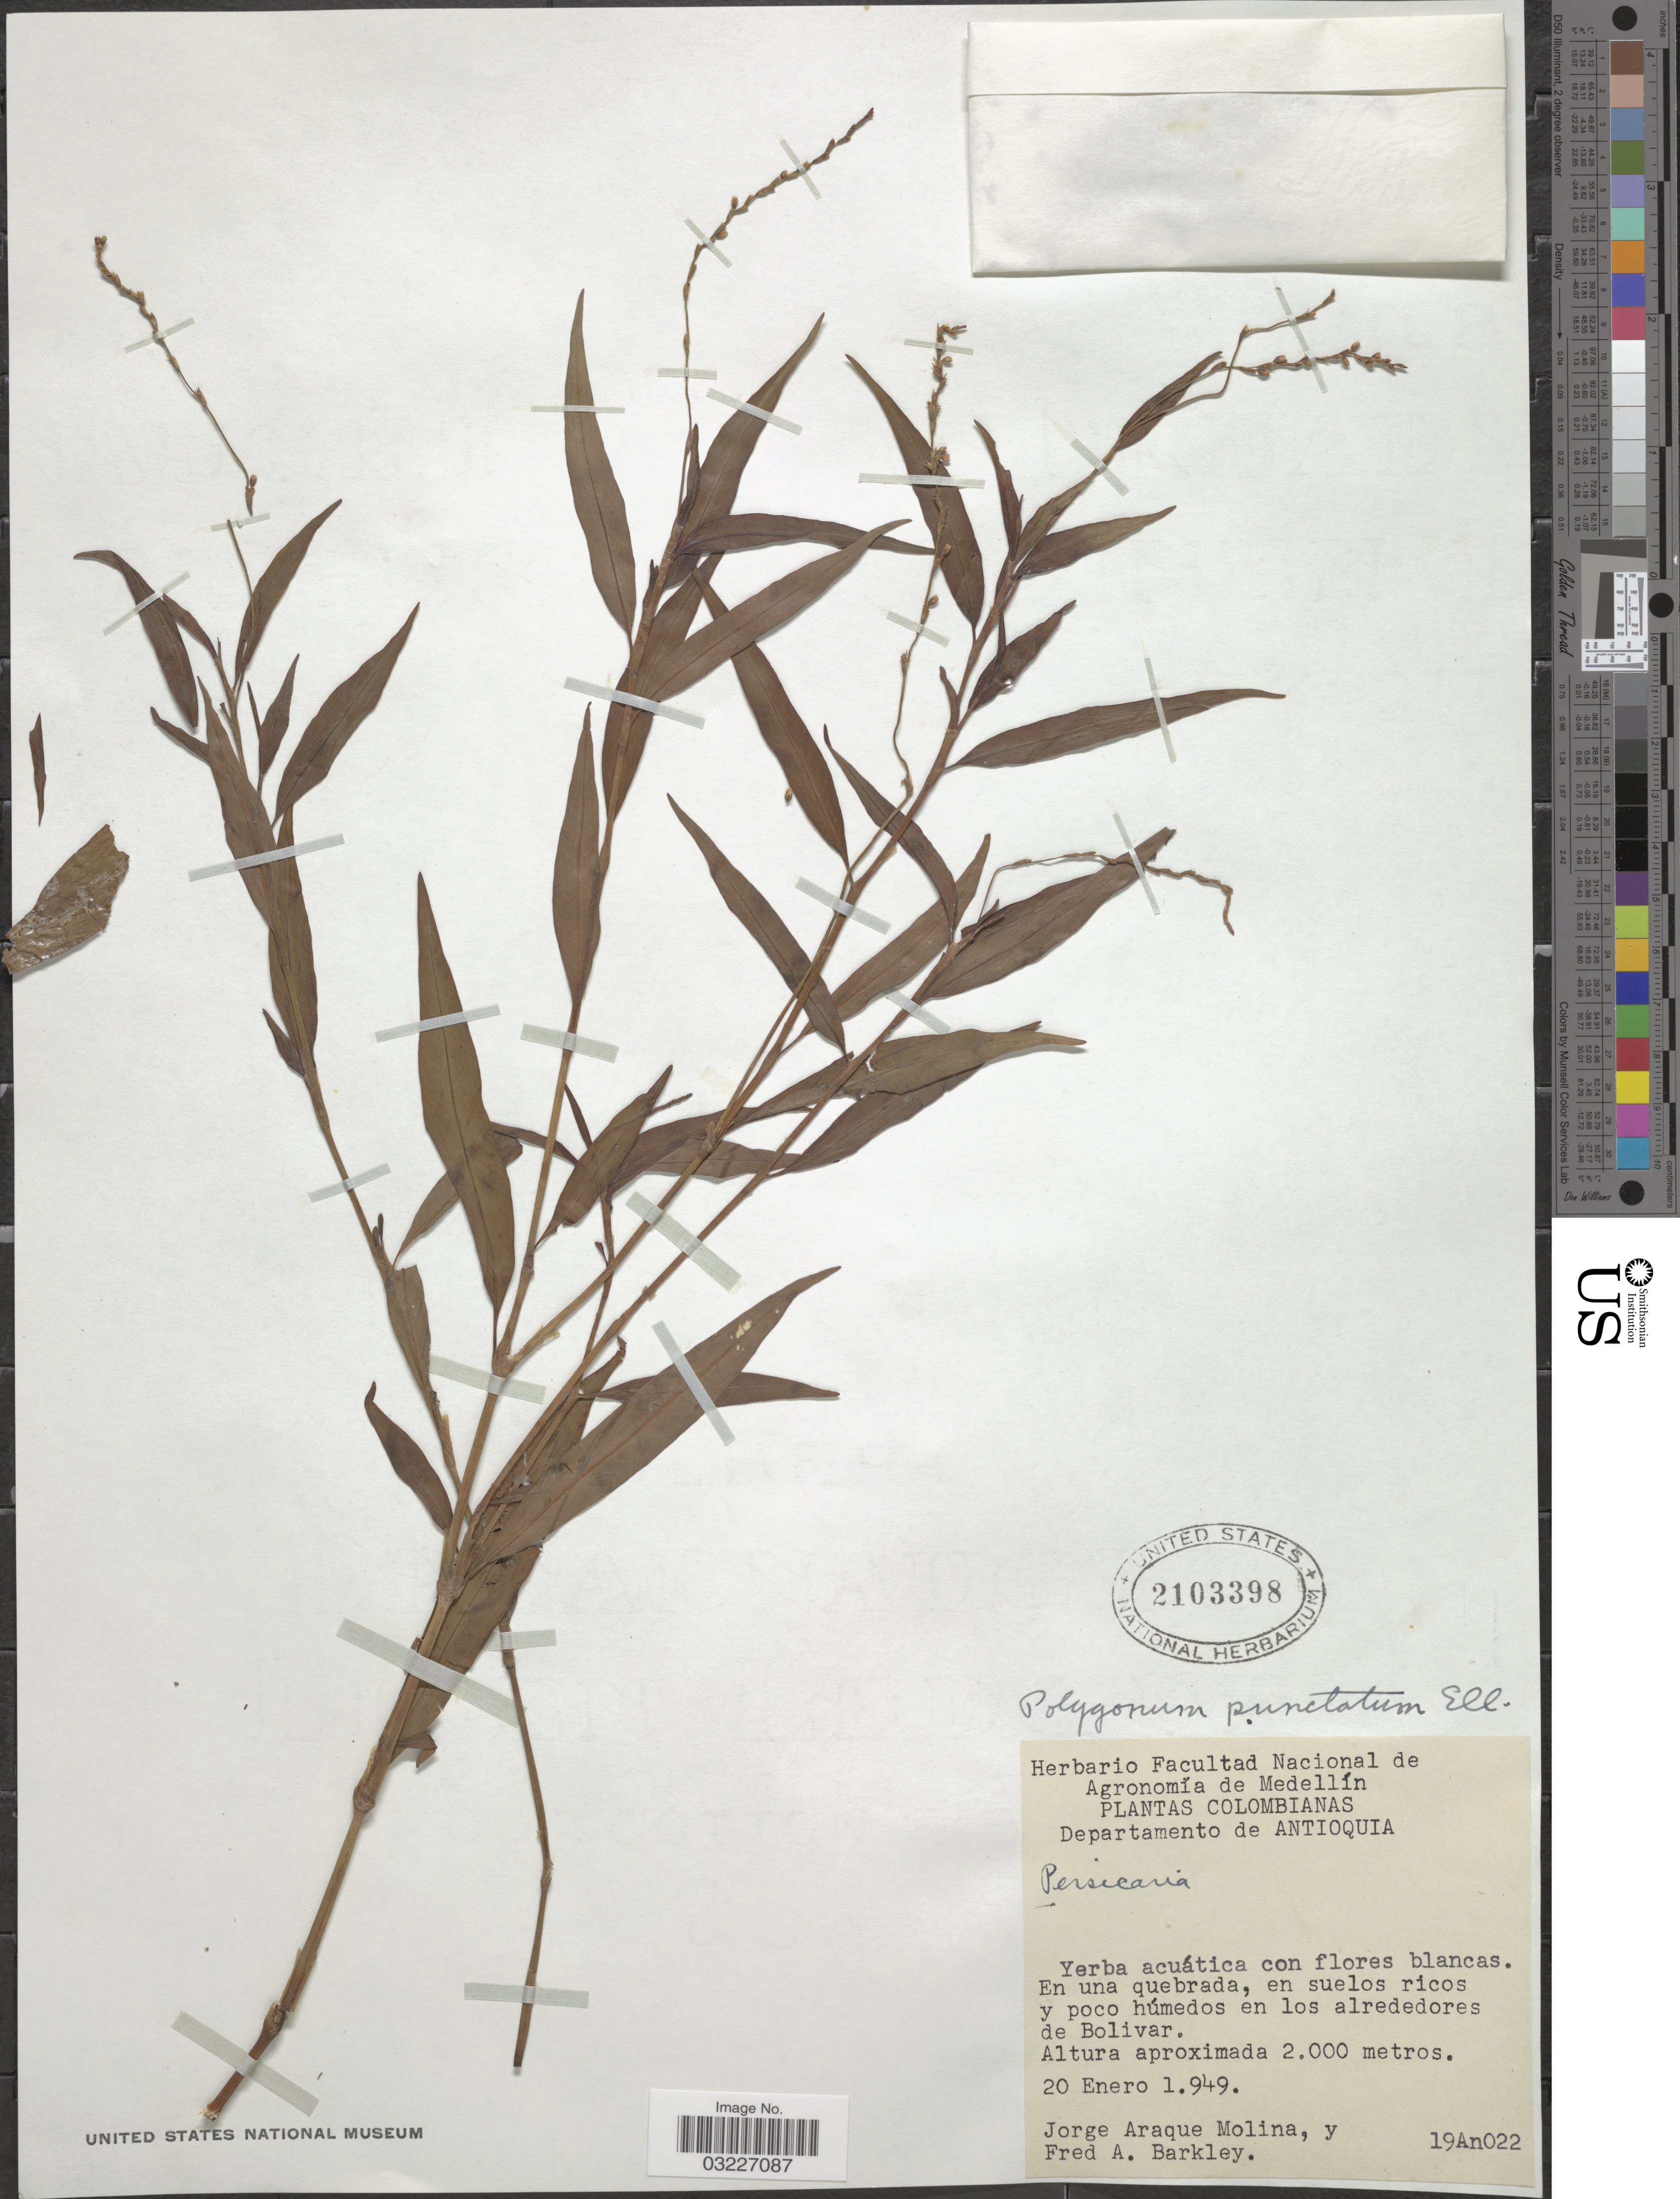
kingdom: Plantae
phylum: Tracheophyta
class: Magnoliopsida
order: Caryophyllales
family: Polygonaceae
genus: Polygonum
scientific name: Polygonum opelousanum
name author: Riddell ex Small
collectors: J. A. Molina & F. A. Barkley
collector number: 19An022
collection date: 1949-01-20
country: Colombia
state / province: Antioquia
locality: Departamento de Antioquia. En los alrededores de Bolivar.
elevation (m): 2000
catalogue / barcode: US 2103398